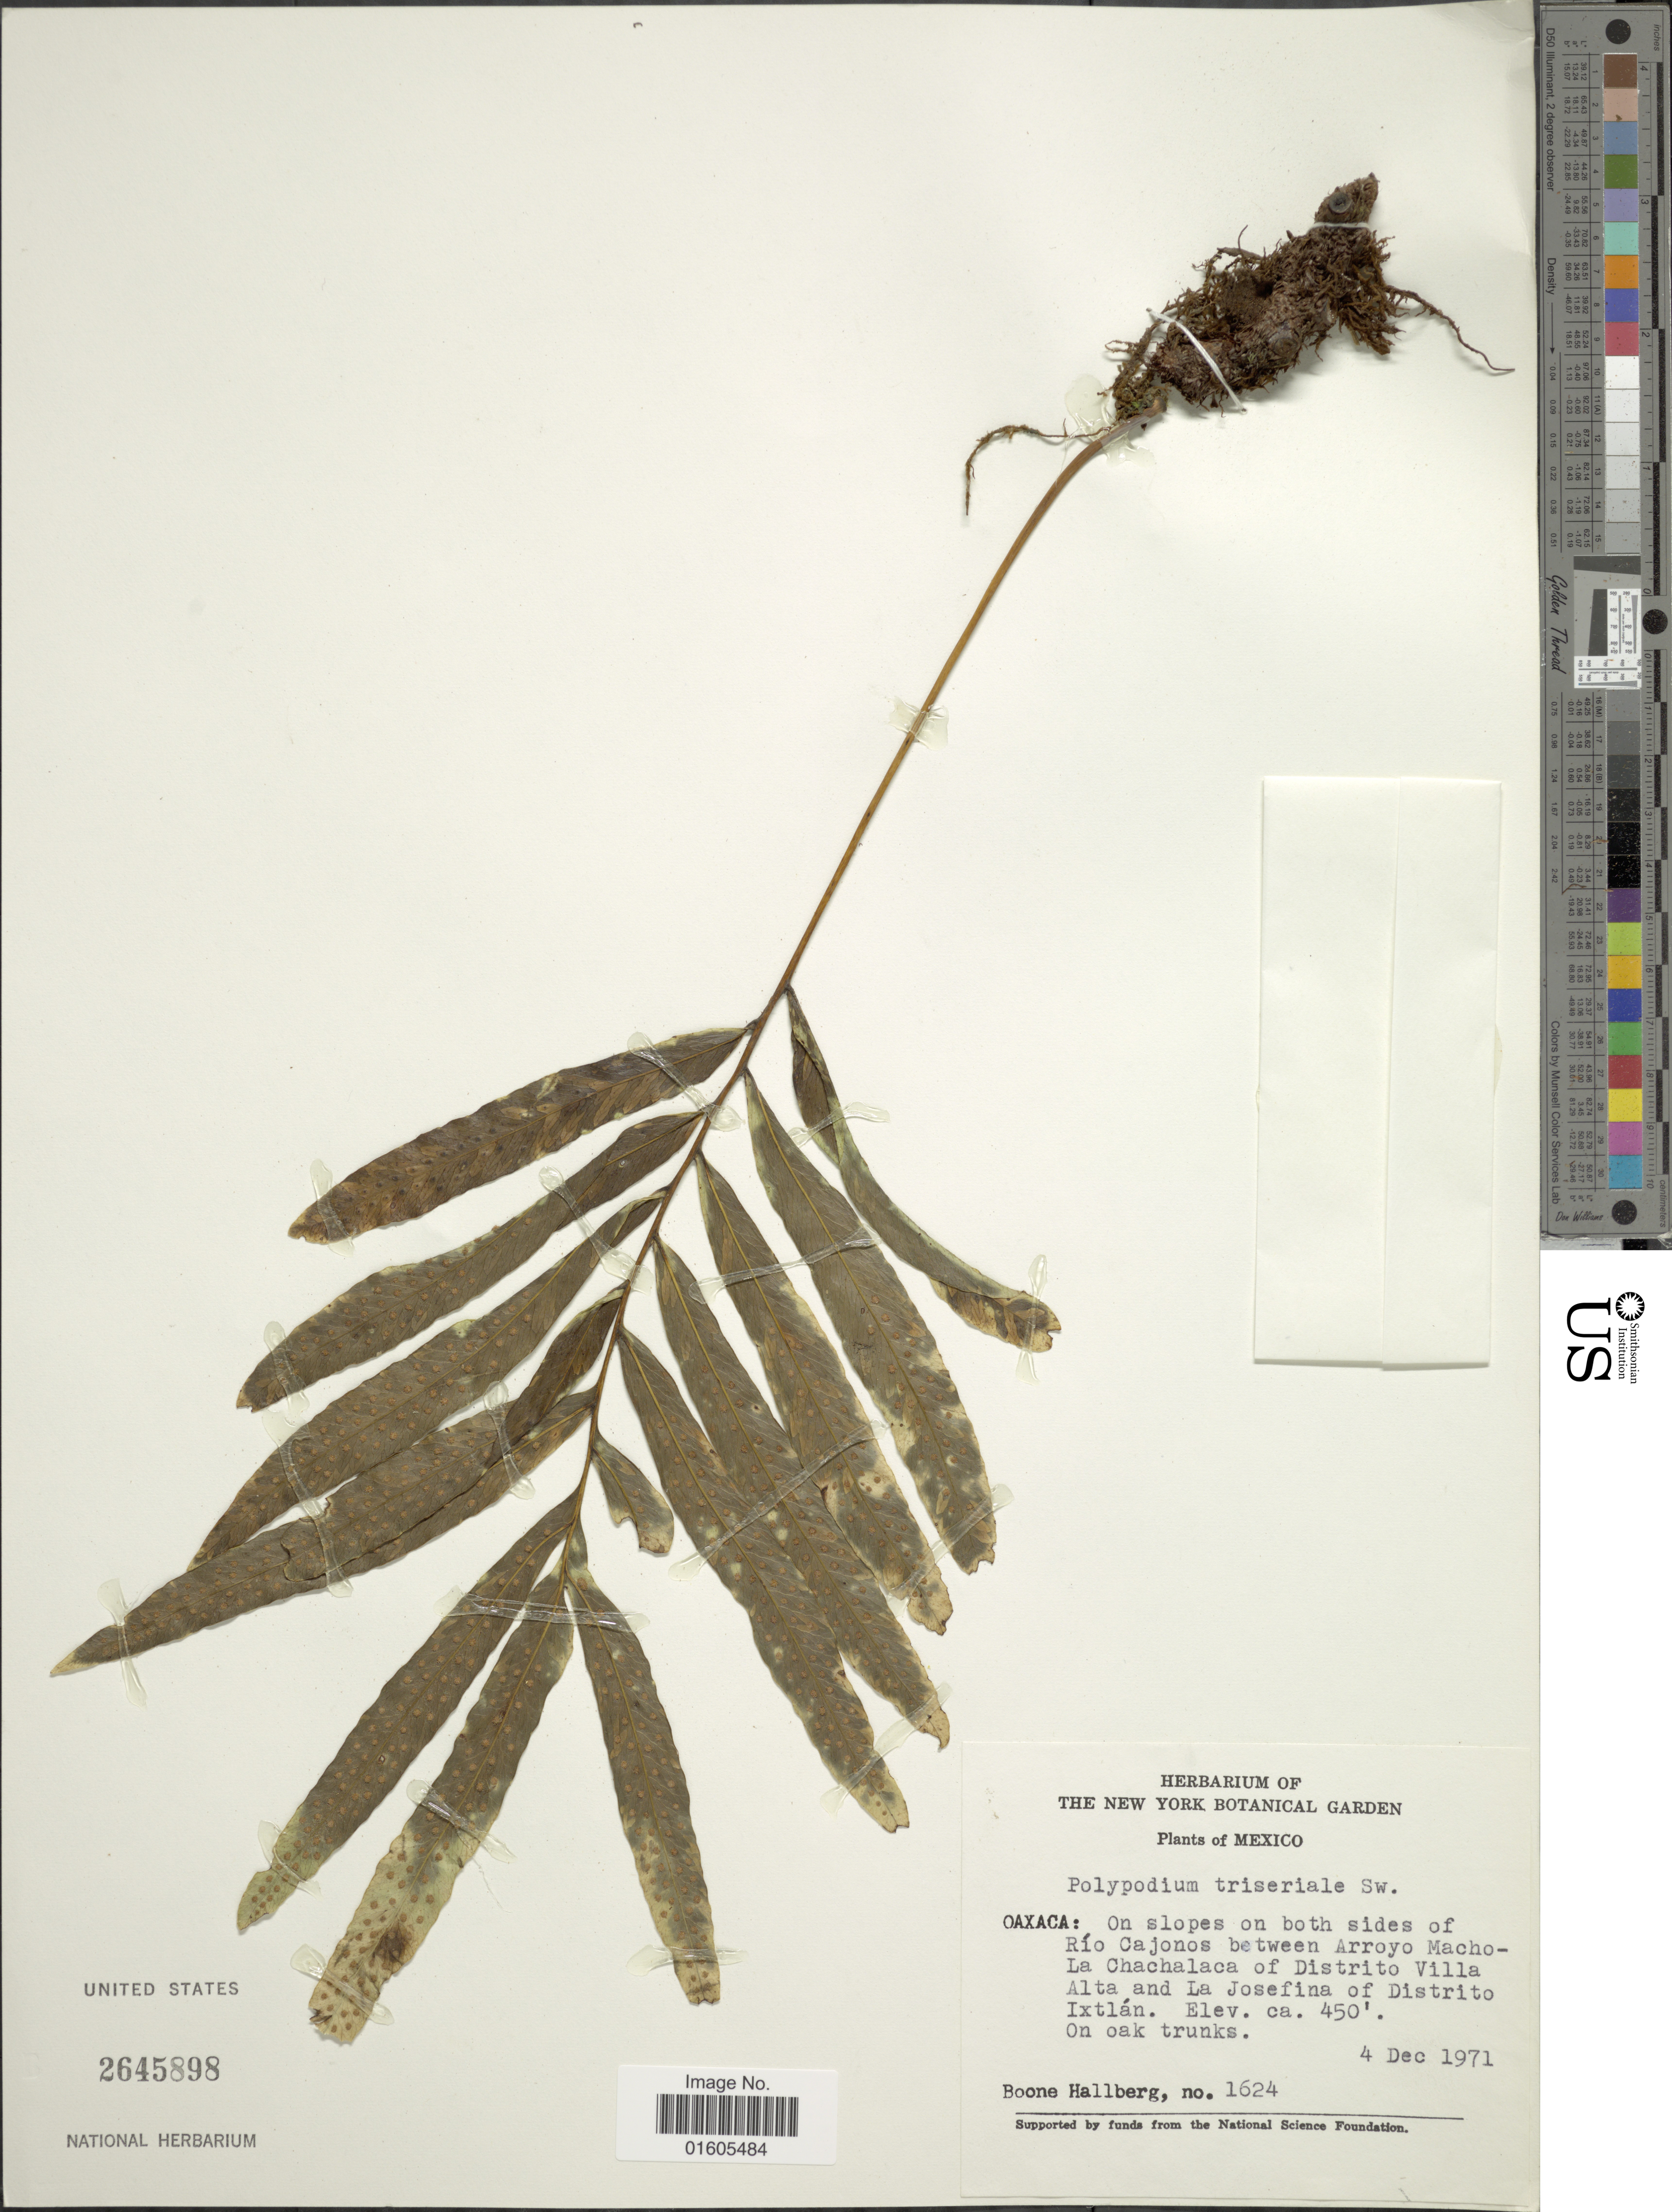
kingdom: Plantae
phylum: Tracheophyta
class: Polypodiopsida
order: Polypodiales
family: Polypodiaceae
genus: Serpocaulon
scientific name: Serpocaulon triseriale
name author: (Sw.) A.R. Sm.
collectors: B. Hallberg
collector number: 1624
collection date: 1971-12-04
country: Mexico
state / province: Oaxaca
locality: On slopes on both sides of Río Cajonos between Arroyo Macho-La Chachalaca of Distrito Villa Alta and la Josefina of Distrito Ixtlán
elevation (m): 137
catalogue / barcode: US 2645898